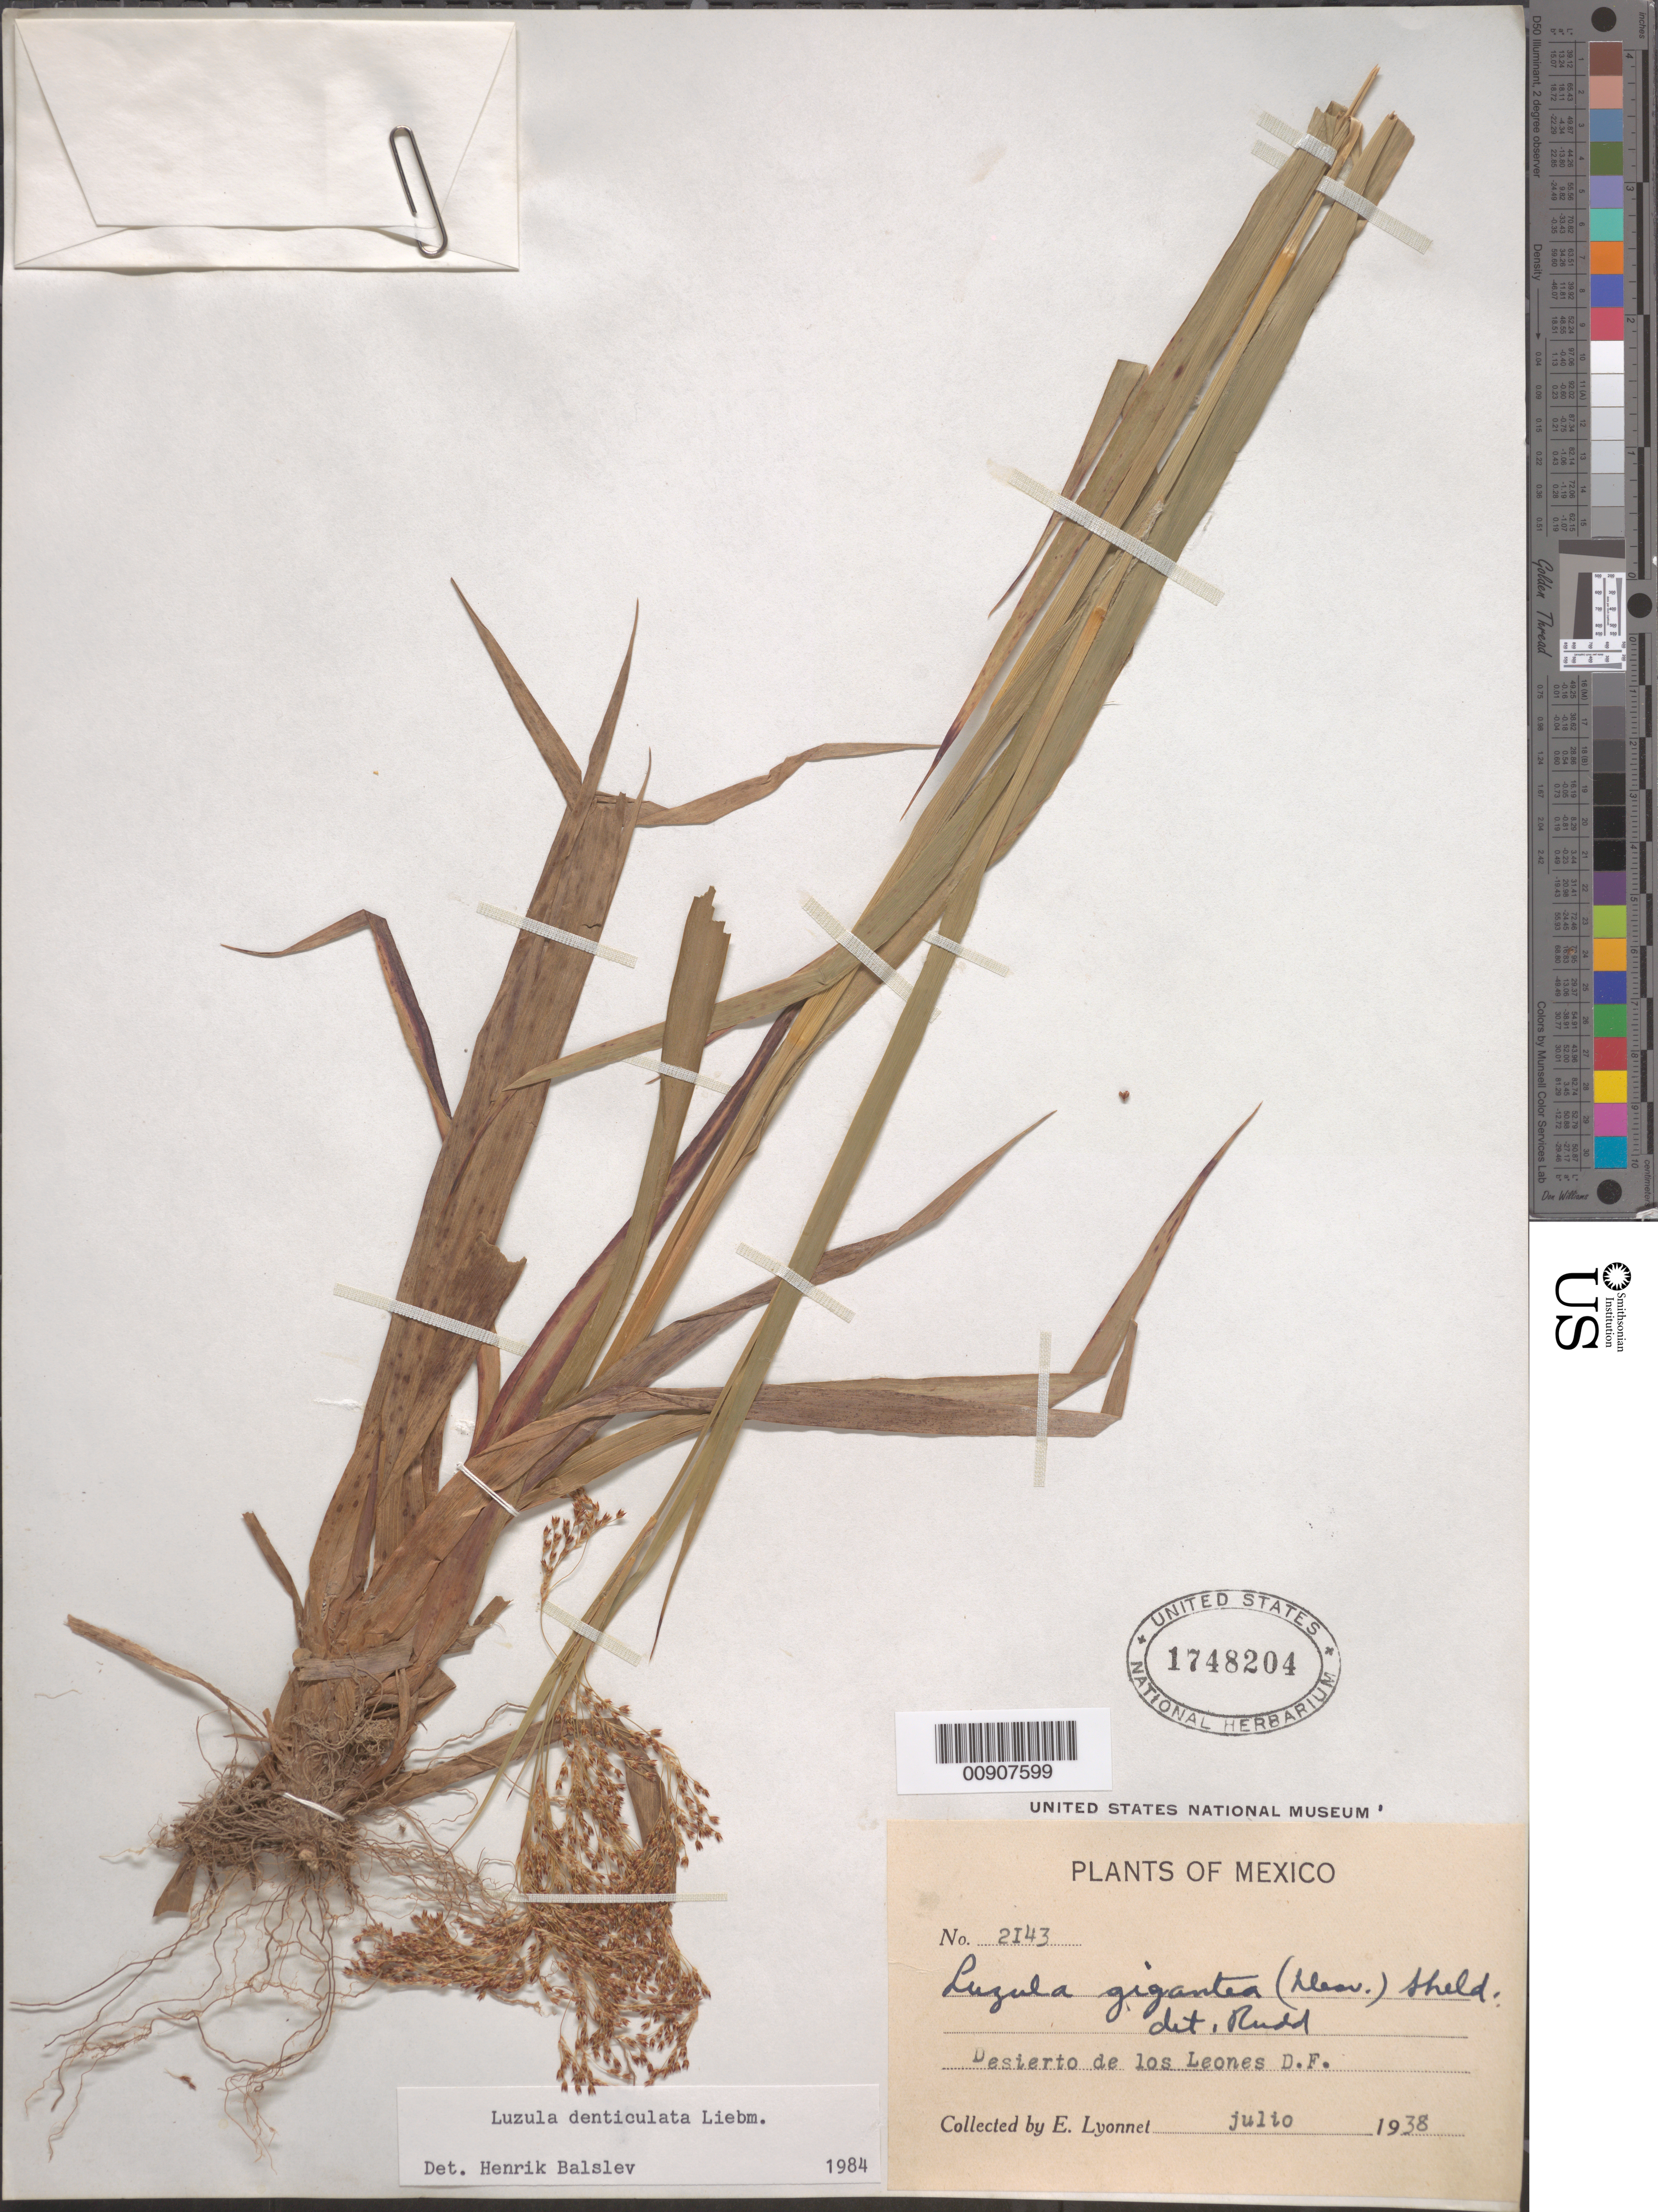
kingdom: Plantae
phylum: Tracheophyta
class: Liliopsida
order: Poales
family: Juncaceae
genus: Luzula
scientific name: Luzula denticulata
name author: Liebm.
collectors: Bro. E. Lyonnet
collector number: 2143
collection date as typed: Jul 1938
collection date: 1938-07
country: Mexico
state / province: Distrito Federal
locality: Desierto de los Leones, D.F.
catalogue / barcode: US 1748204